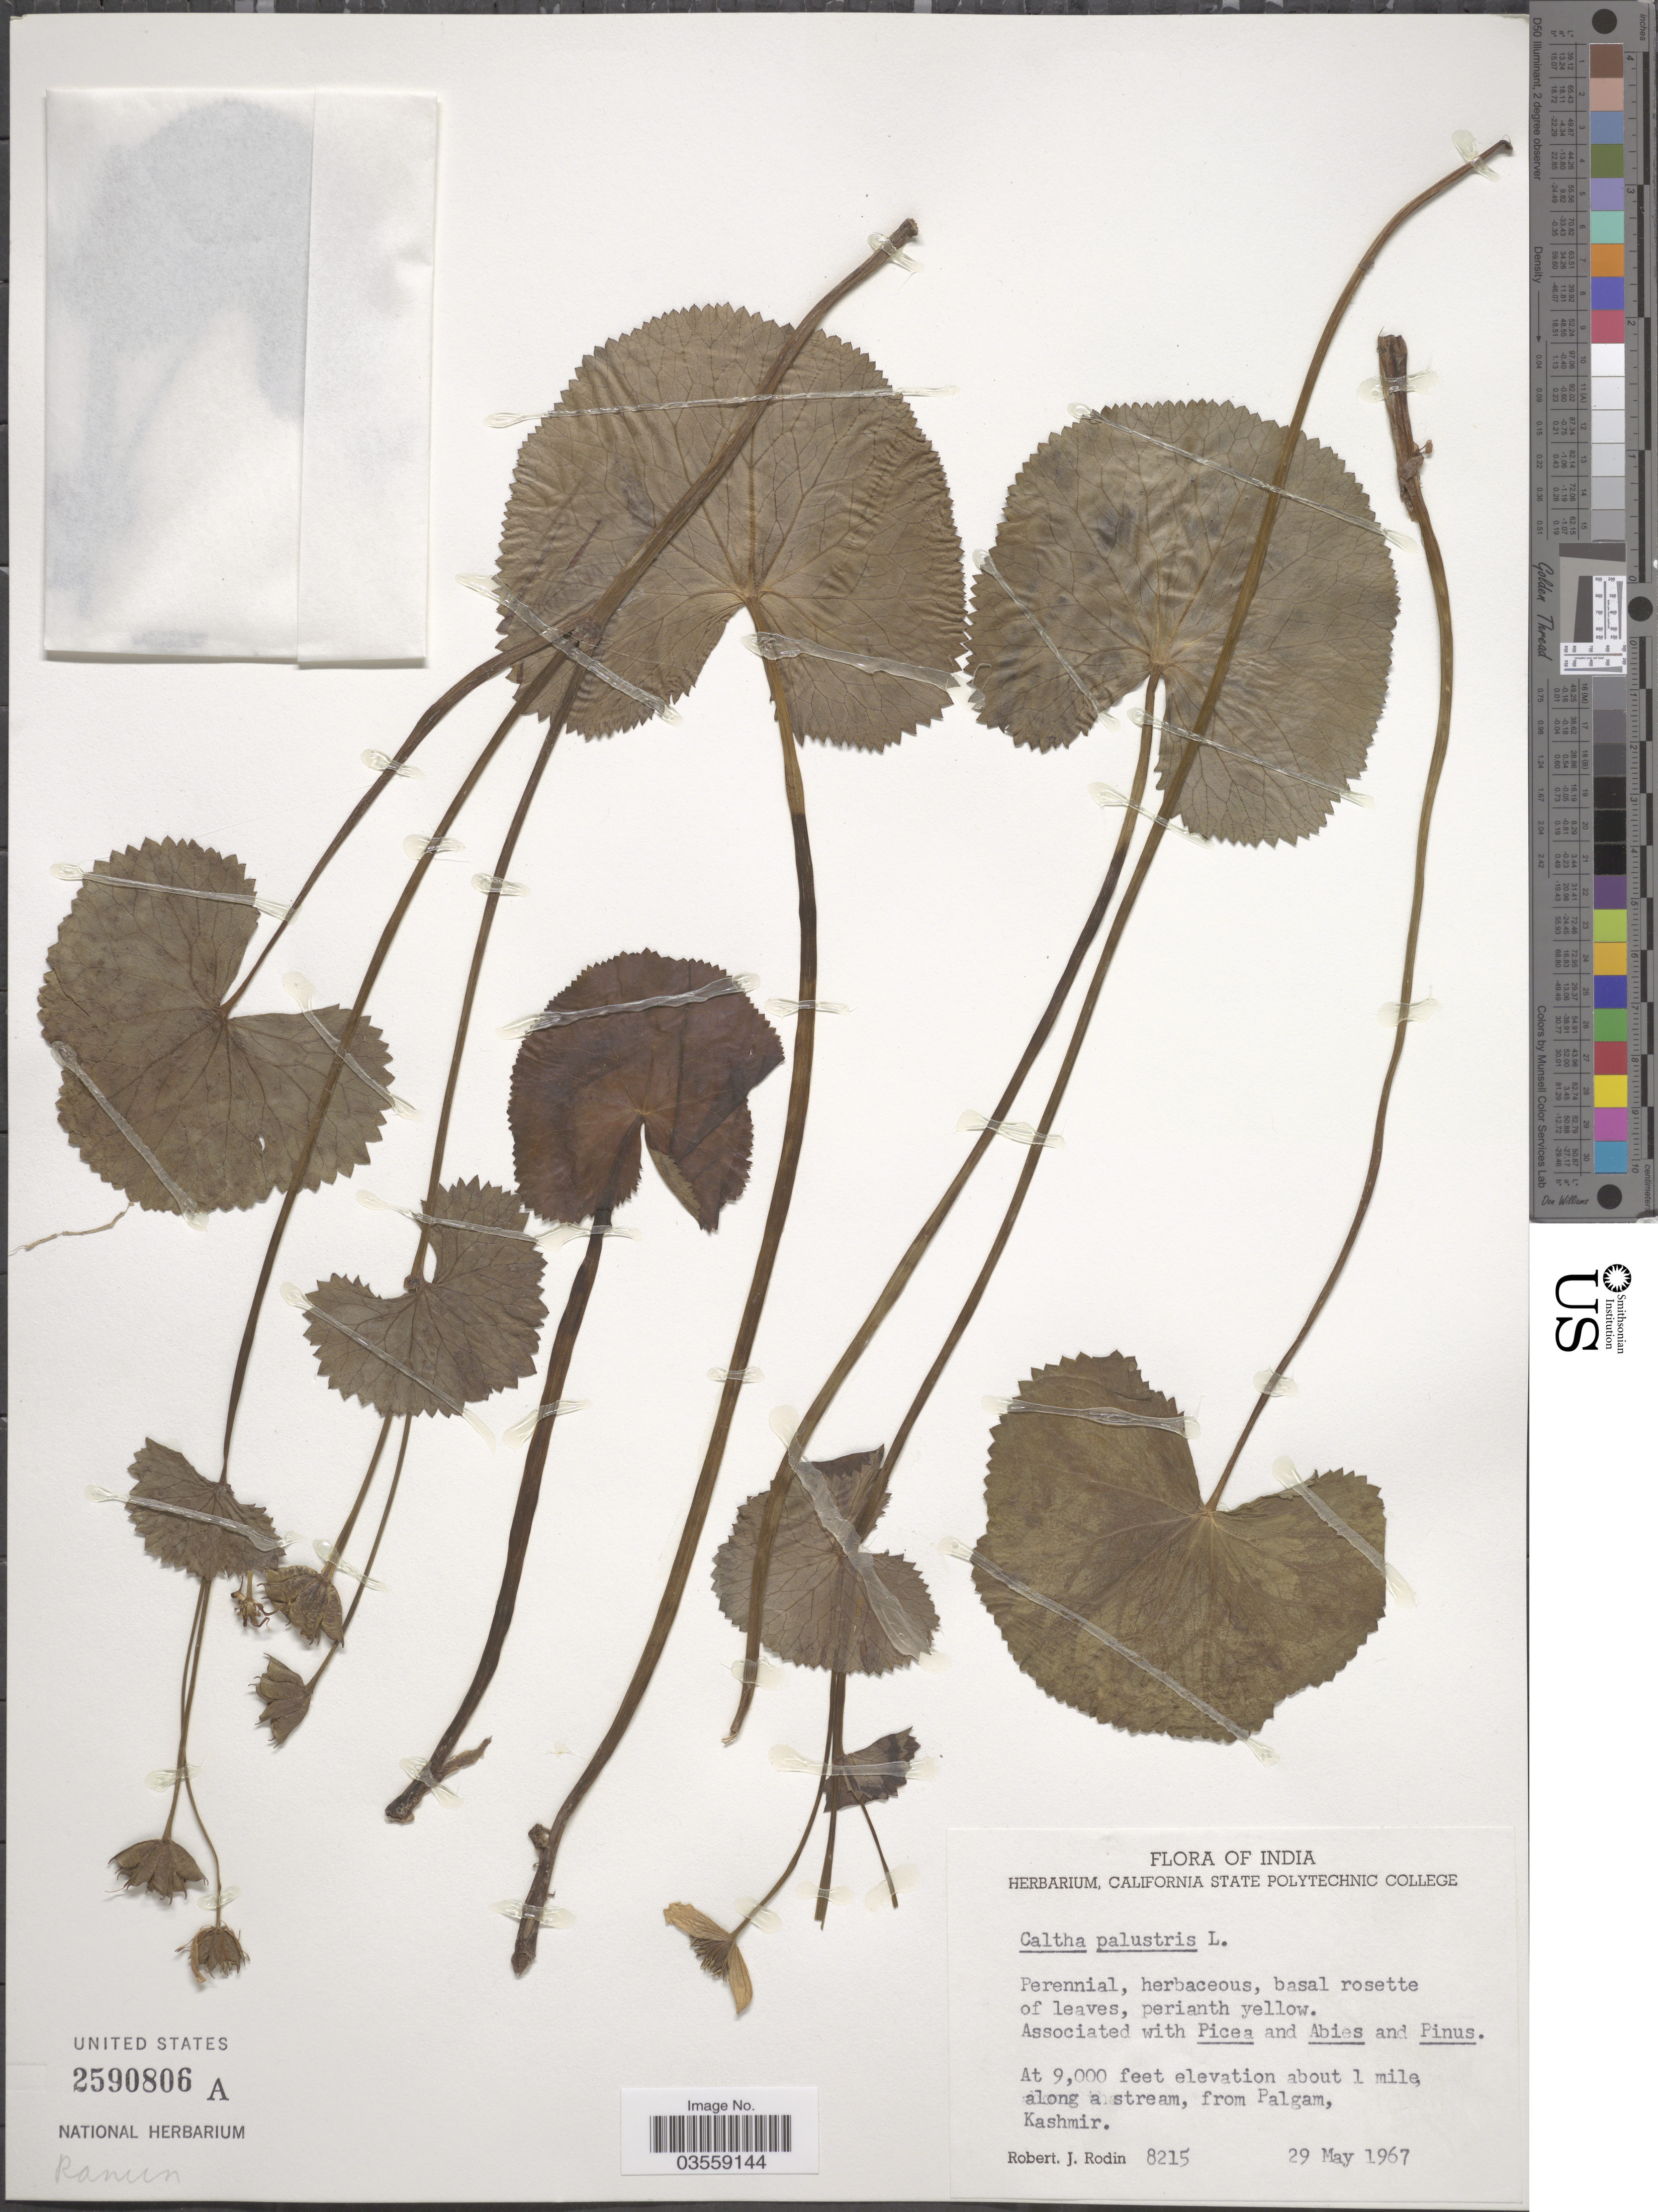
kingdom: Plantae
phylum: Tracheophyta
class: Magnoliopsida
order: Ranunculales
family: Ranunculaceae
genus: Caltha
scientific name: Caltha palustris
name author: L.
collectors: R. J. Rodin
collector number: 8215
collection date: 1967-05-29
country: India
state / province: Jammu and Kashmir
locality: About 1 mile, along a stream, from Palgam, Kashmir.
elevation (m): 2743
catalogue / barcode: US 2590806A